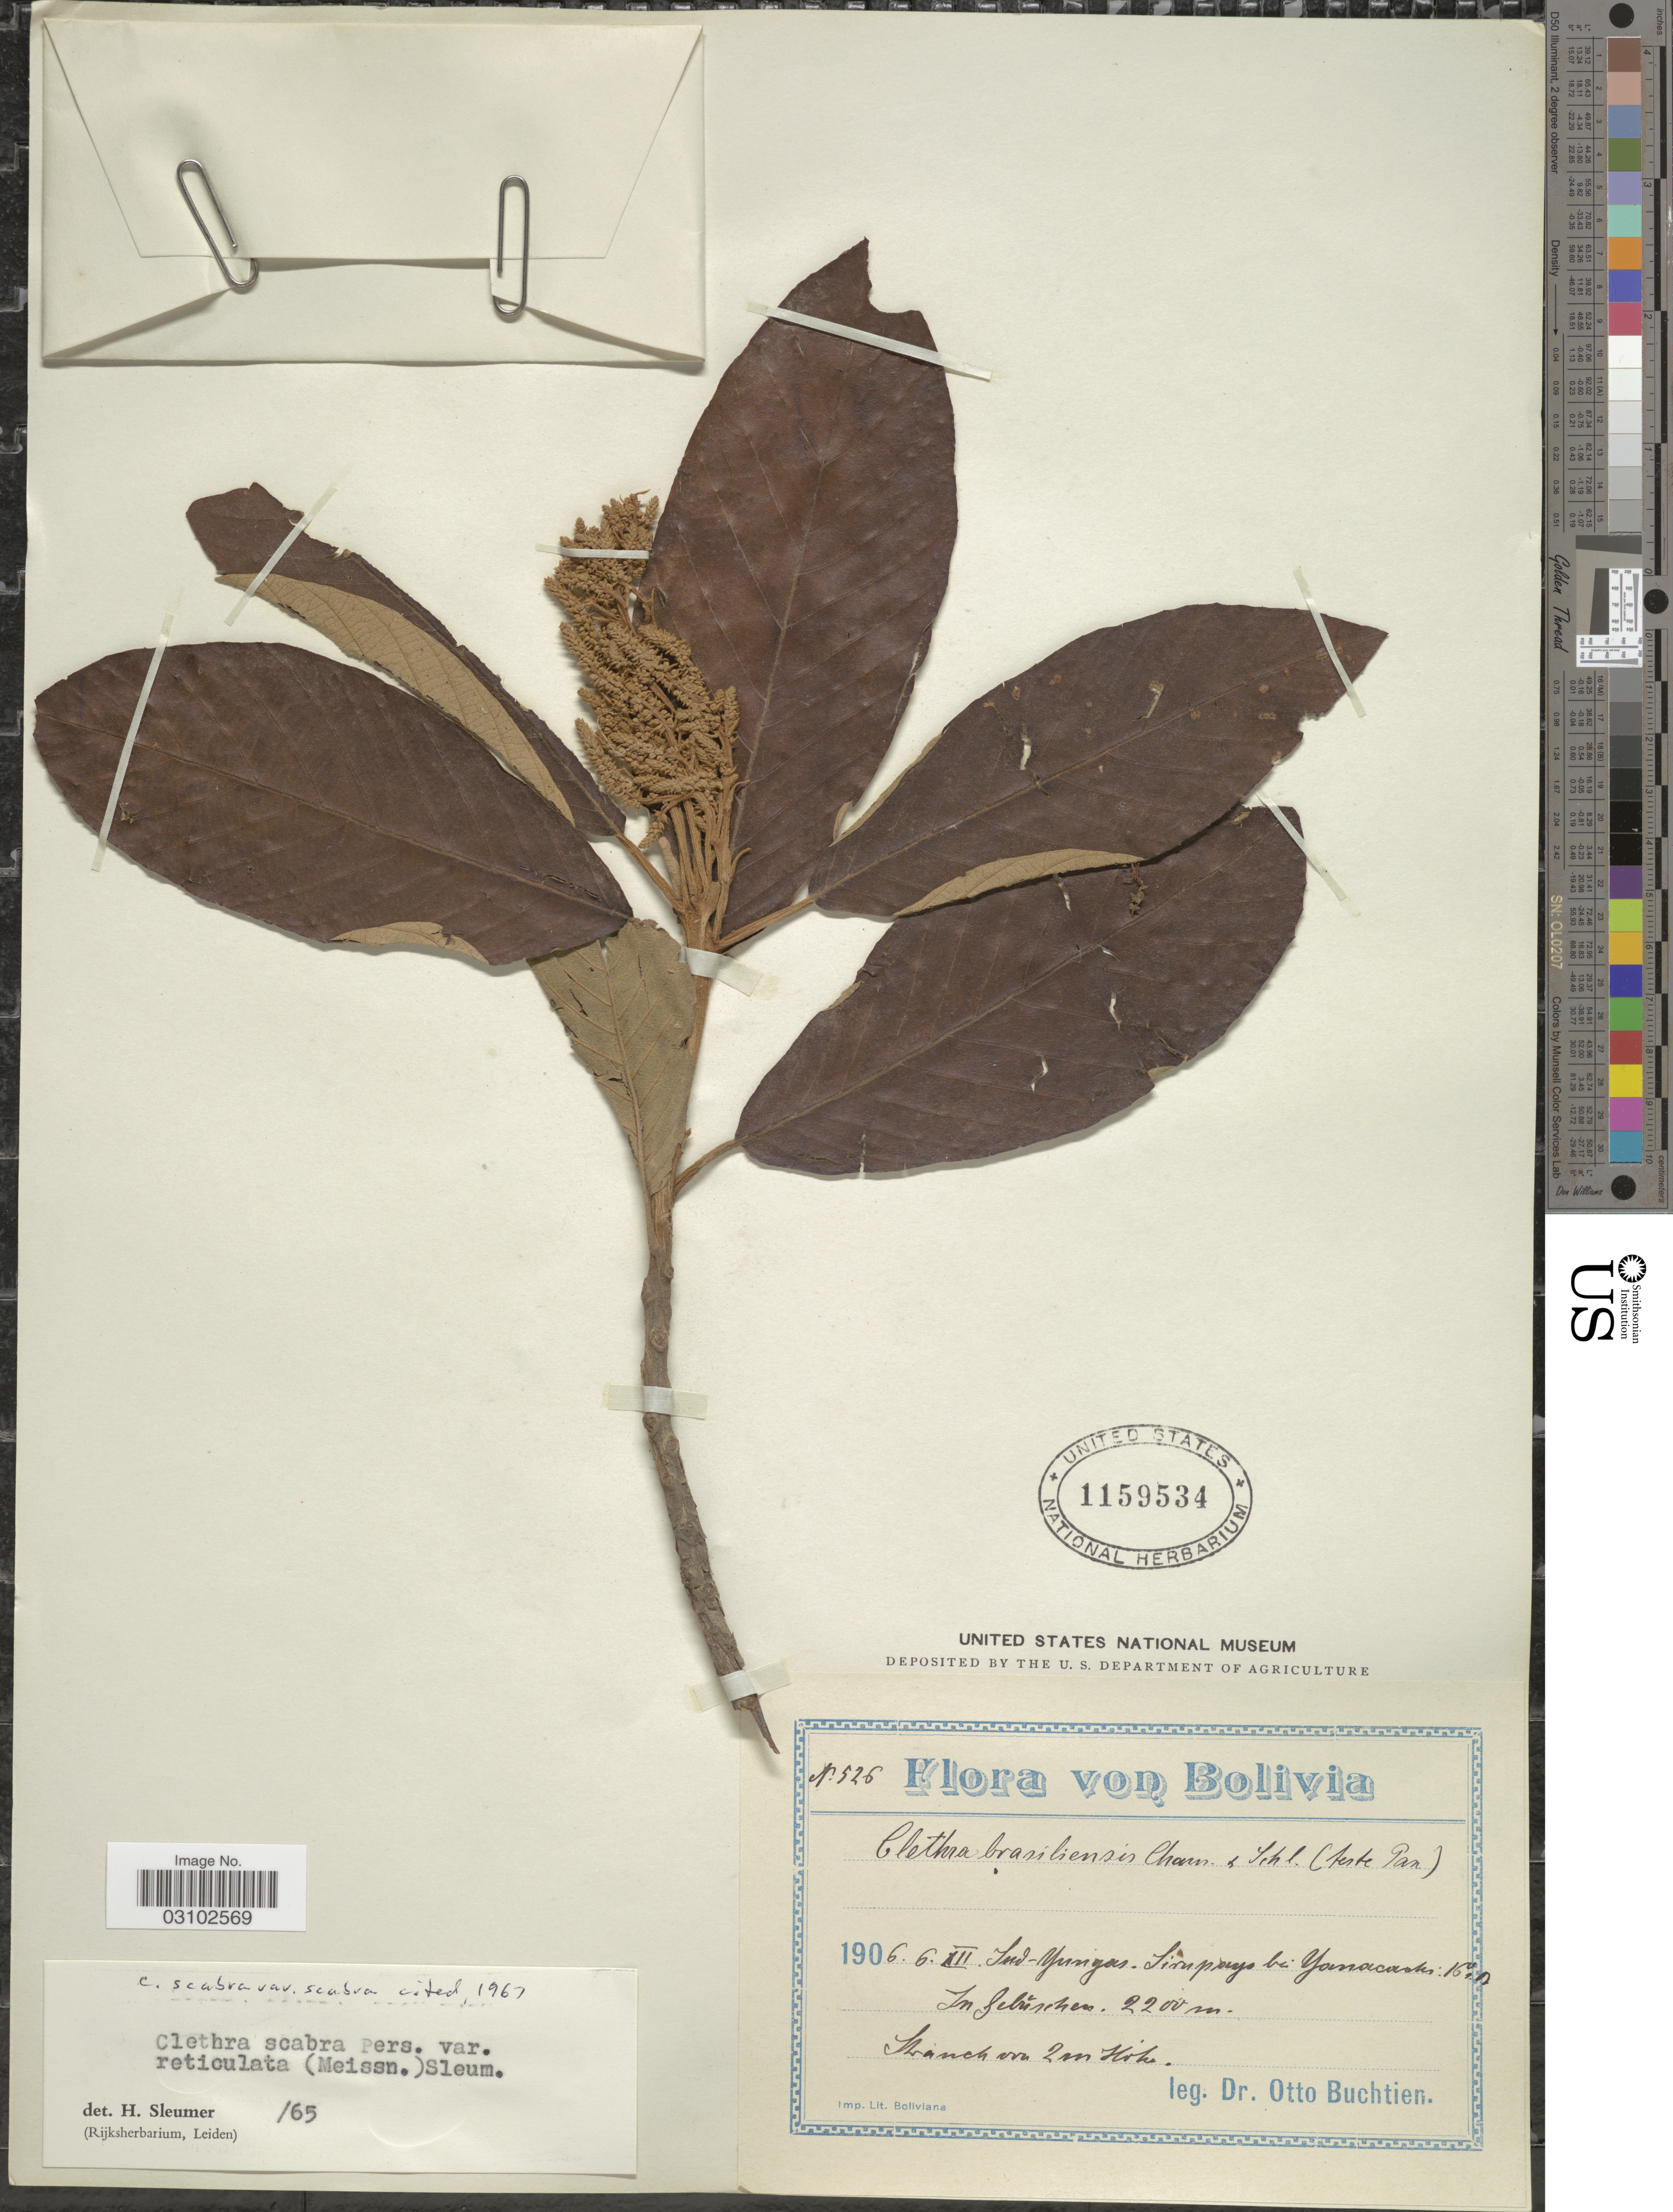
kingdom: Plantae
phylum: Tracheophyta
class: Magnoliopsida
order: Ericales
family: Clethraceae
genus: Clethra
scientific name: Clethra scabra var. scabra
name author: Pers.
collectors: O. Buchtien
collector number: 526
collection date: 1906-12-05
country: Bolivia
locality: Sud-Yungas. Sirupays bei Yanacosta: 16°s.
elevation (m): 2200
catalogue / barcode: US 1159534